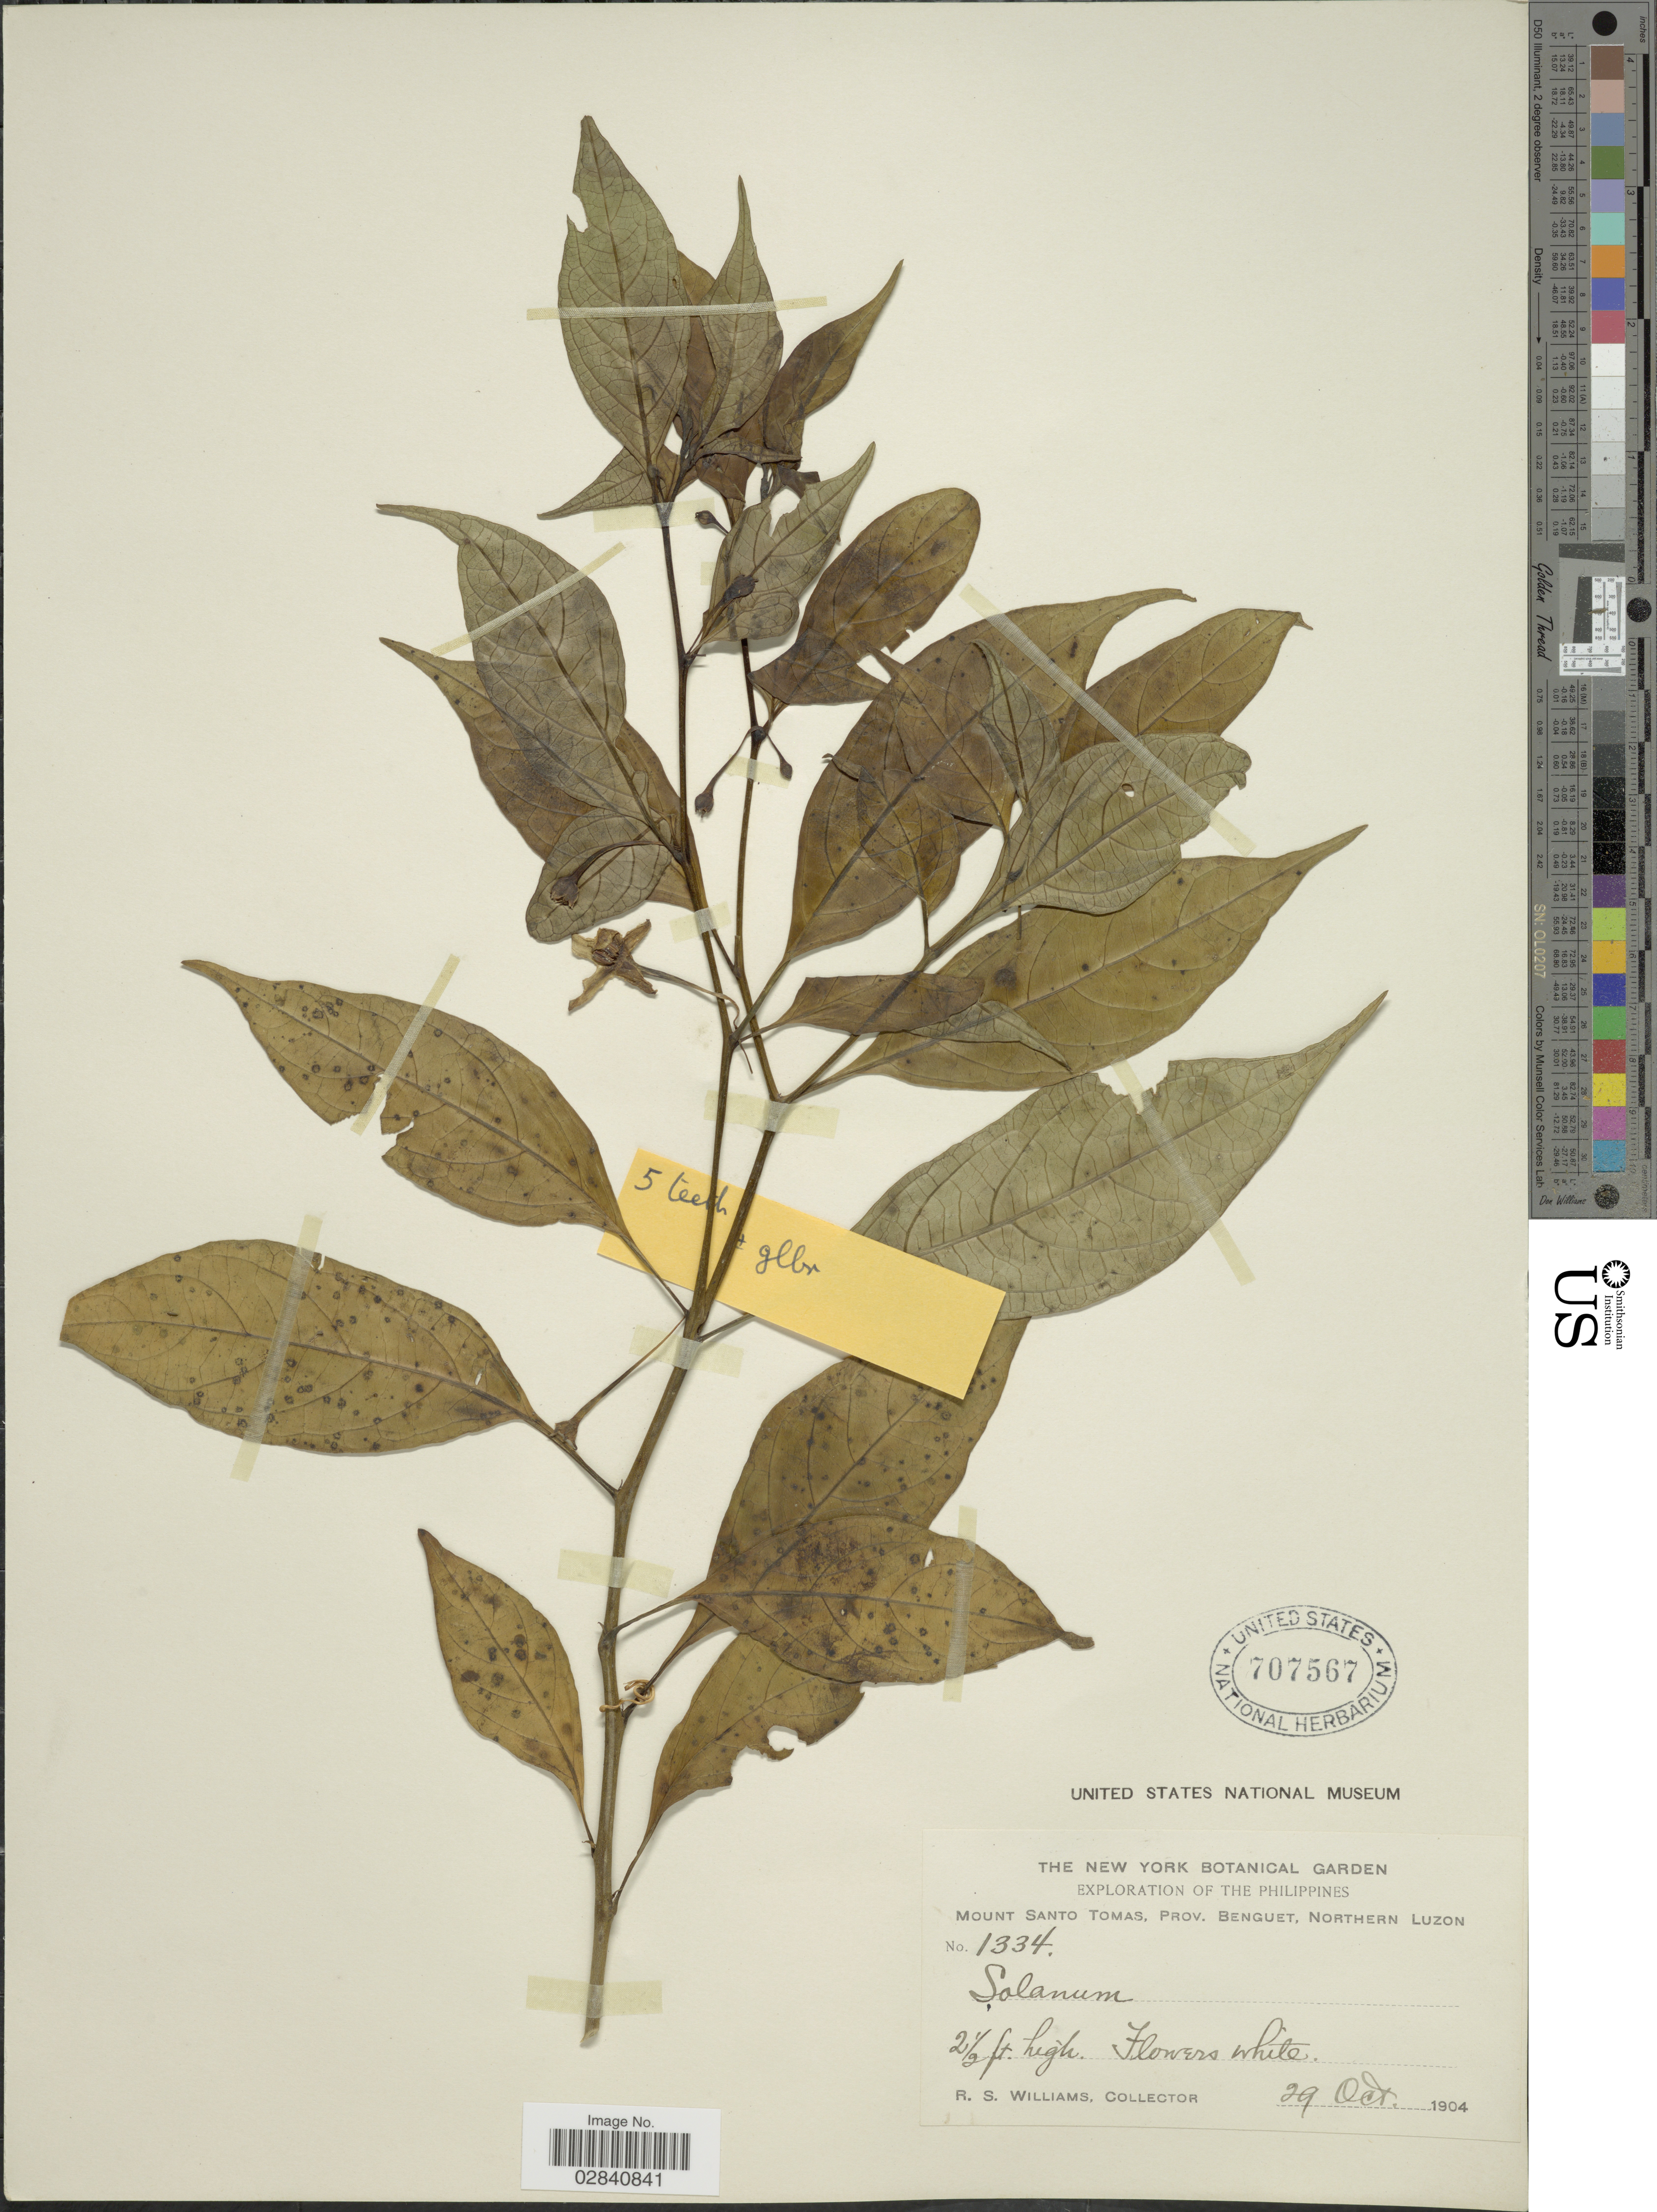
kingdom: Plantae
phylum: Tracheophyta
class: Magnoliopsida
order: Solanales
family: Solanaceae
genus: Lycianthes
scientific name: Lycianthes laevis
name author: (Dunal) Bitter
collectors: R. S. Williams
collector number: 1334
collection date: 1904-10-29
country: Philippines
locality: Mount Santo Tomas, Prov. Benguet, Northern Luzon.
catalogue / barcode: US 707567